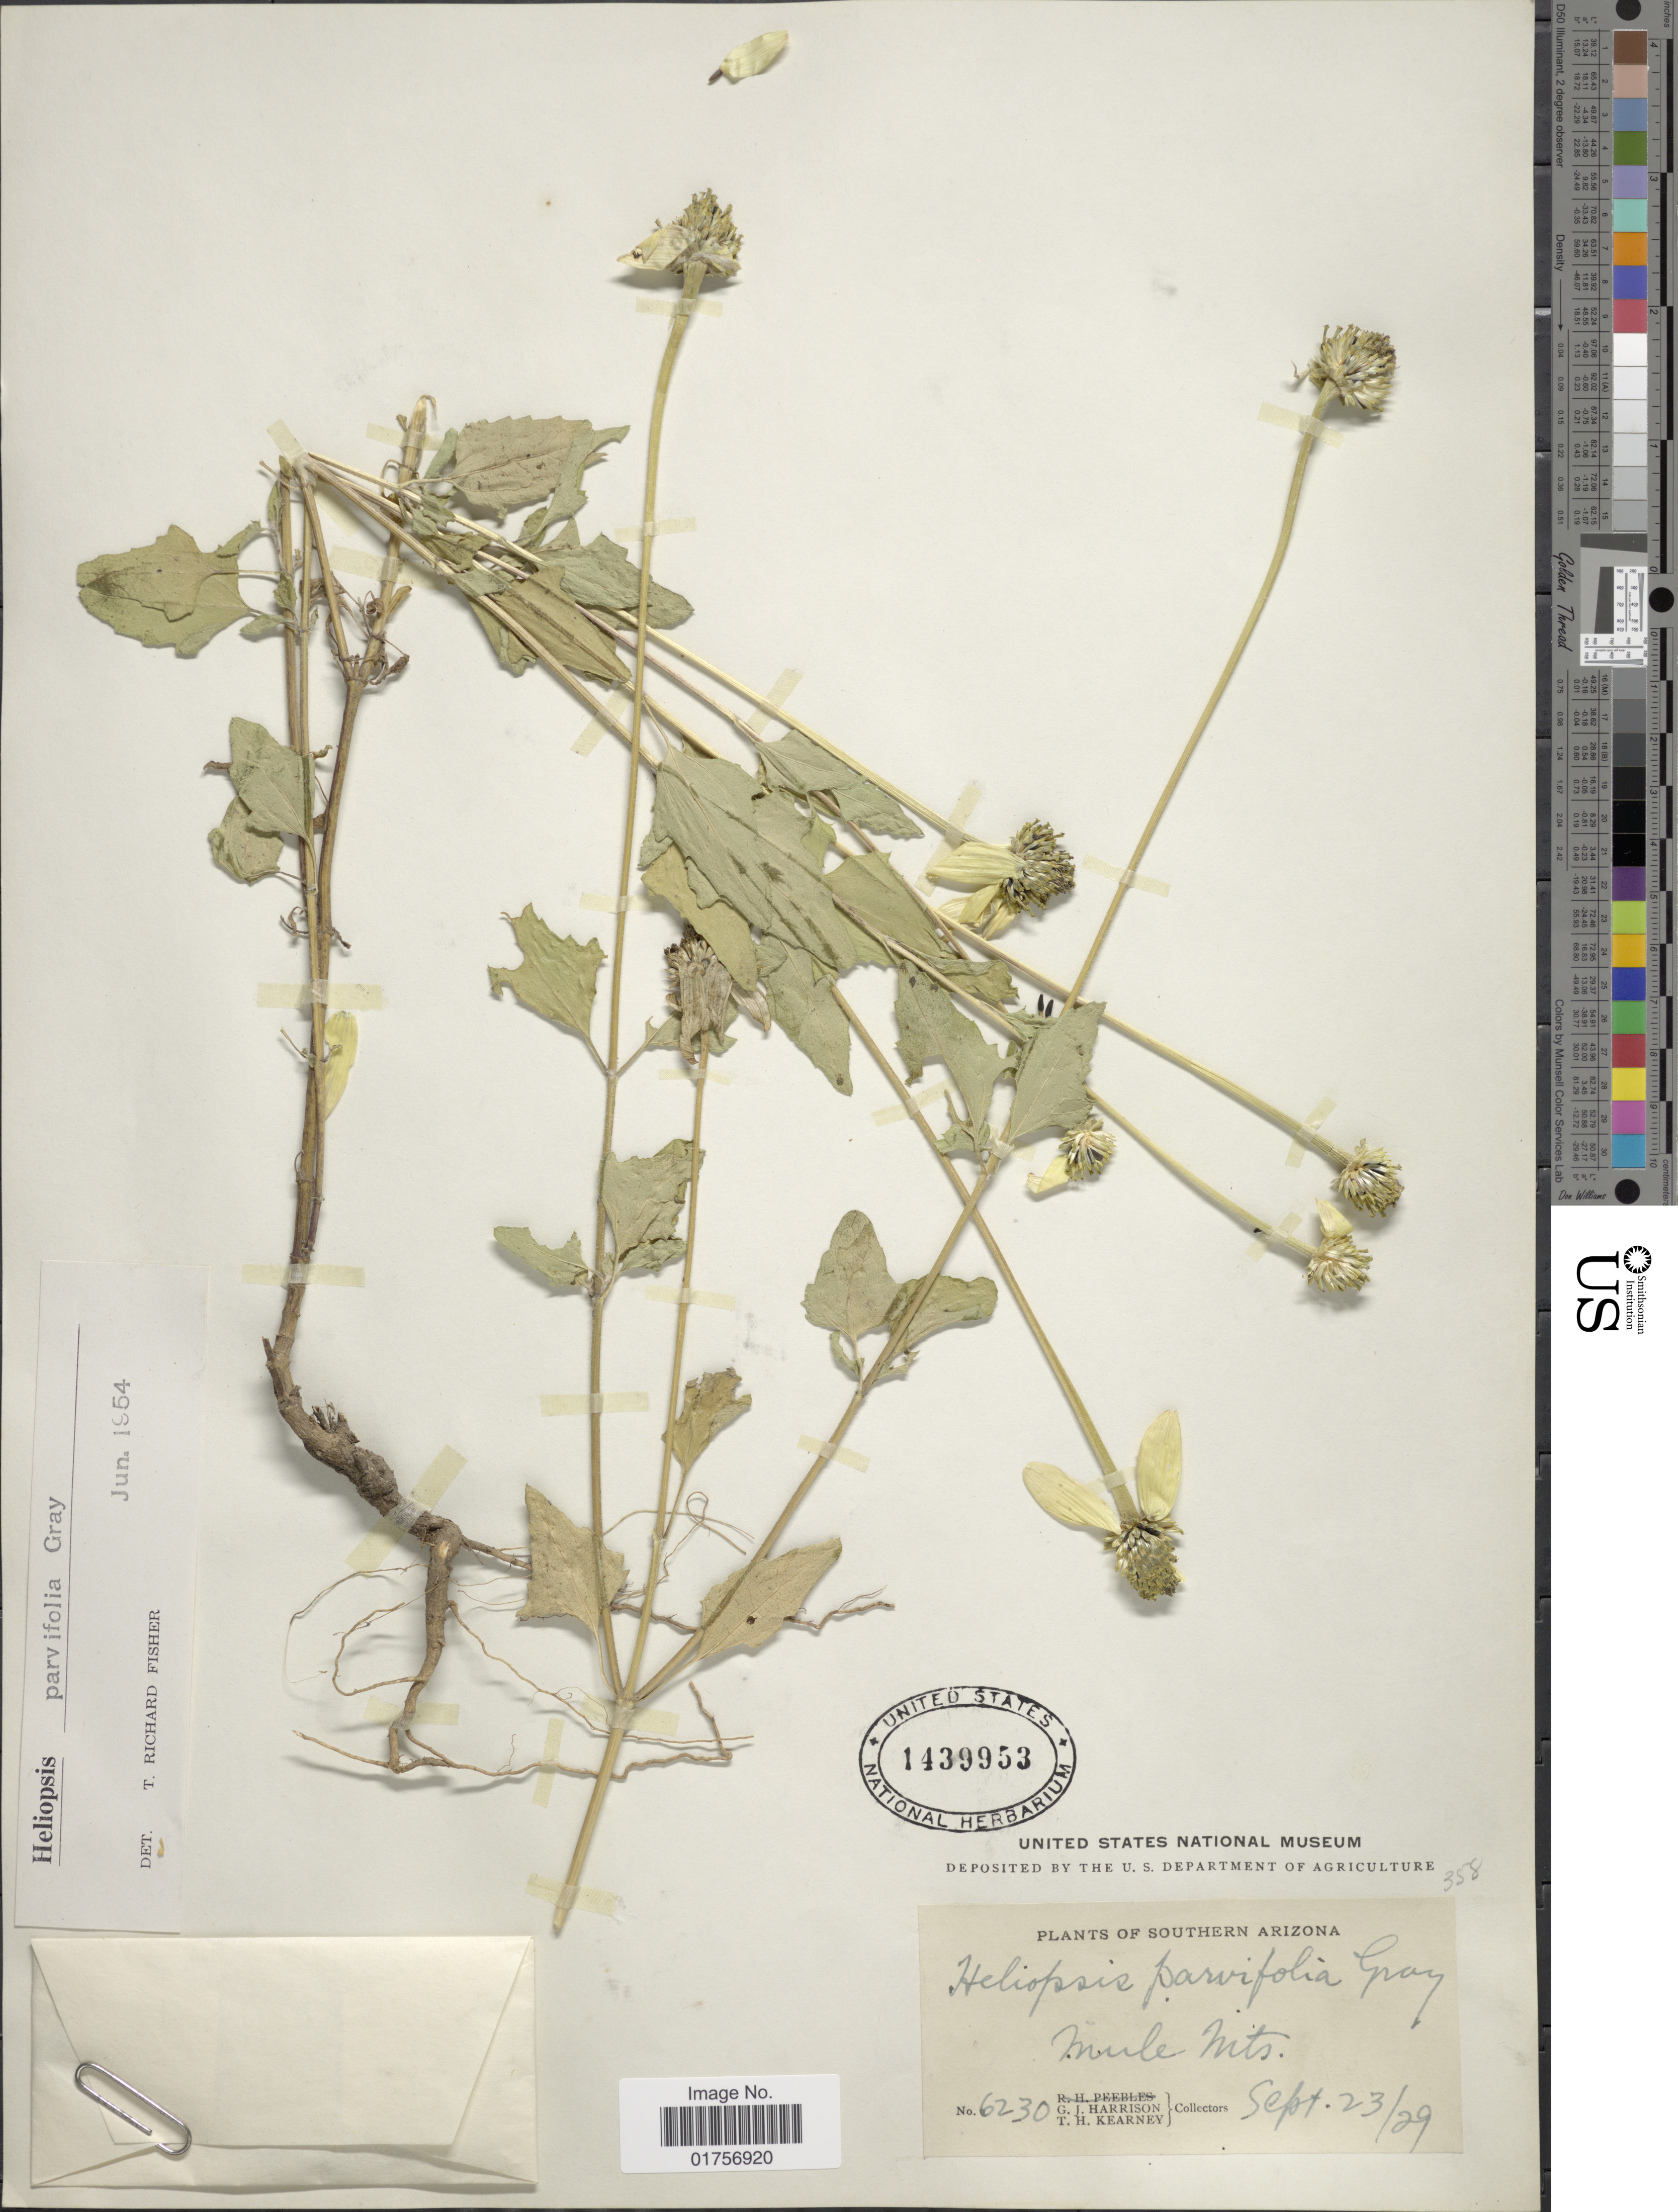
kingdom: Plantae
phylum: Tracheophyta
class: Magnoliopsida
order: Asterales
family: Asteraceae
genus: Heliopsis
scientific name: Heliopsis parvifolia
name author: A. Gray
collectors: G. J. Harrison & T. H. Kearney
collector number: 6230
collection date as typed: Transcribed d/m/y: 23/9/29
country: United States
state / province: Arizona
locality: Southern Arizona. Mule Mts.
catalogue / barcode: US 1439953